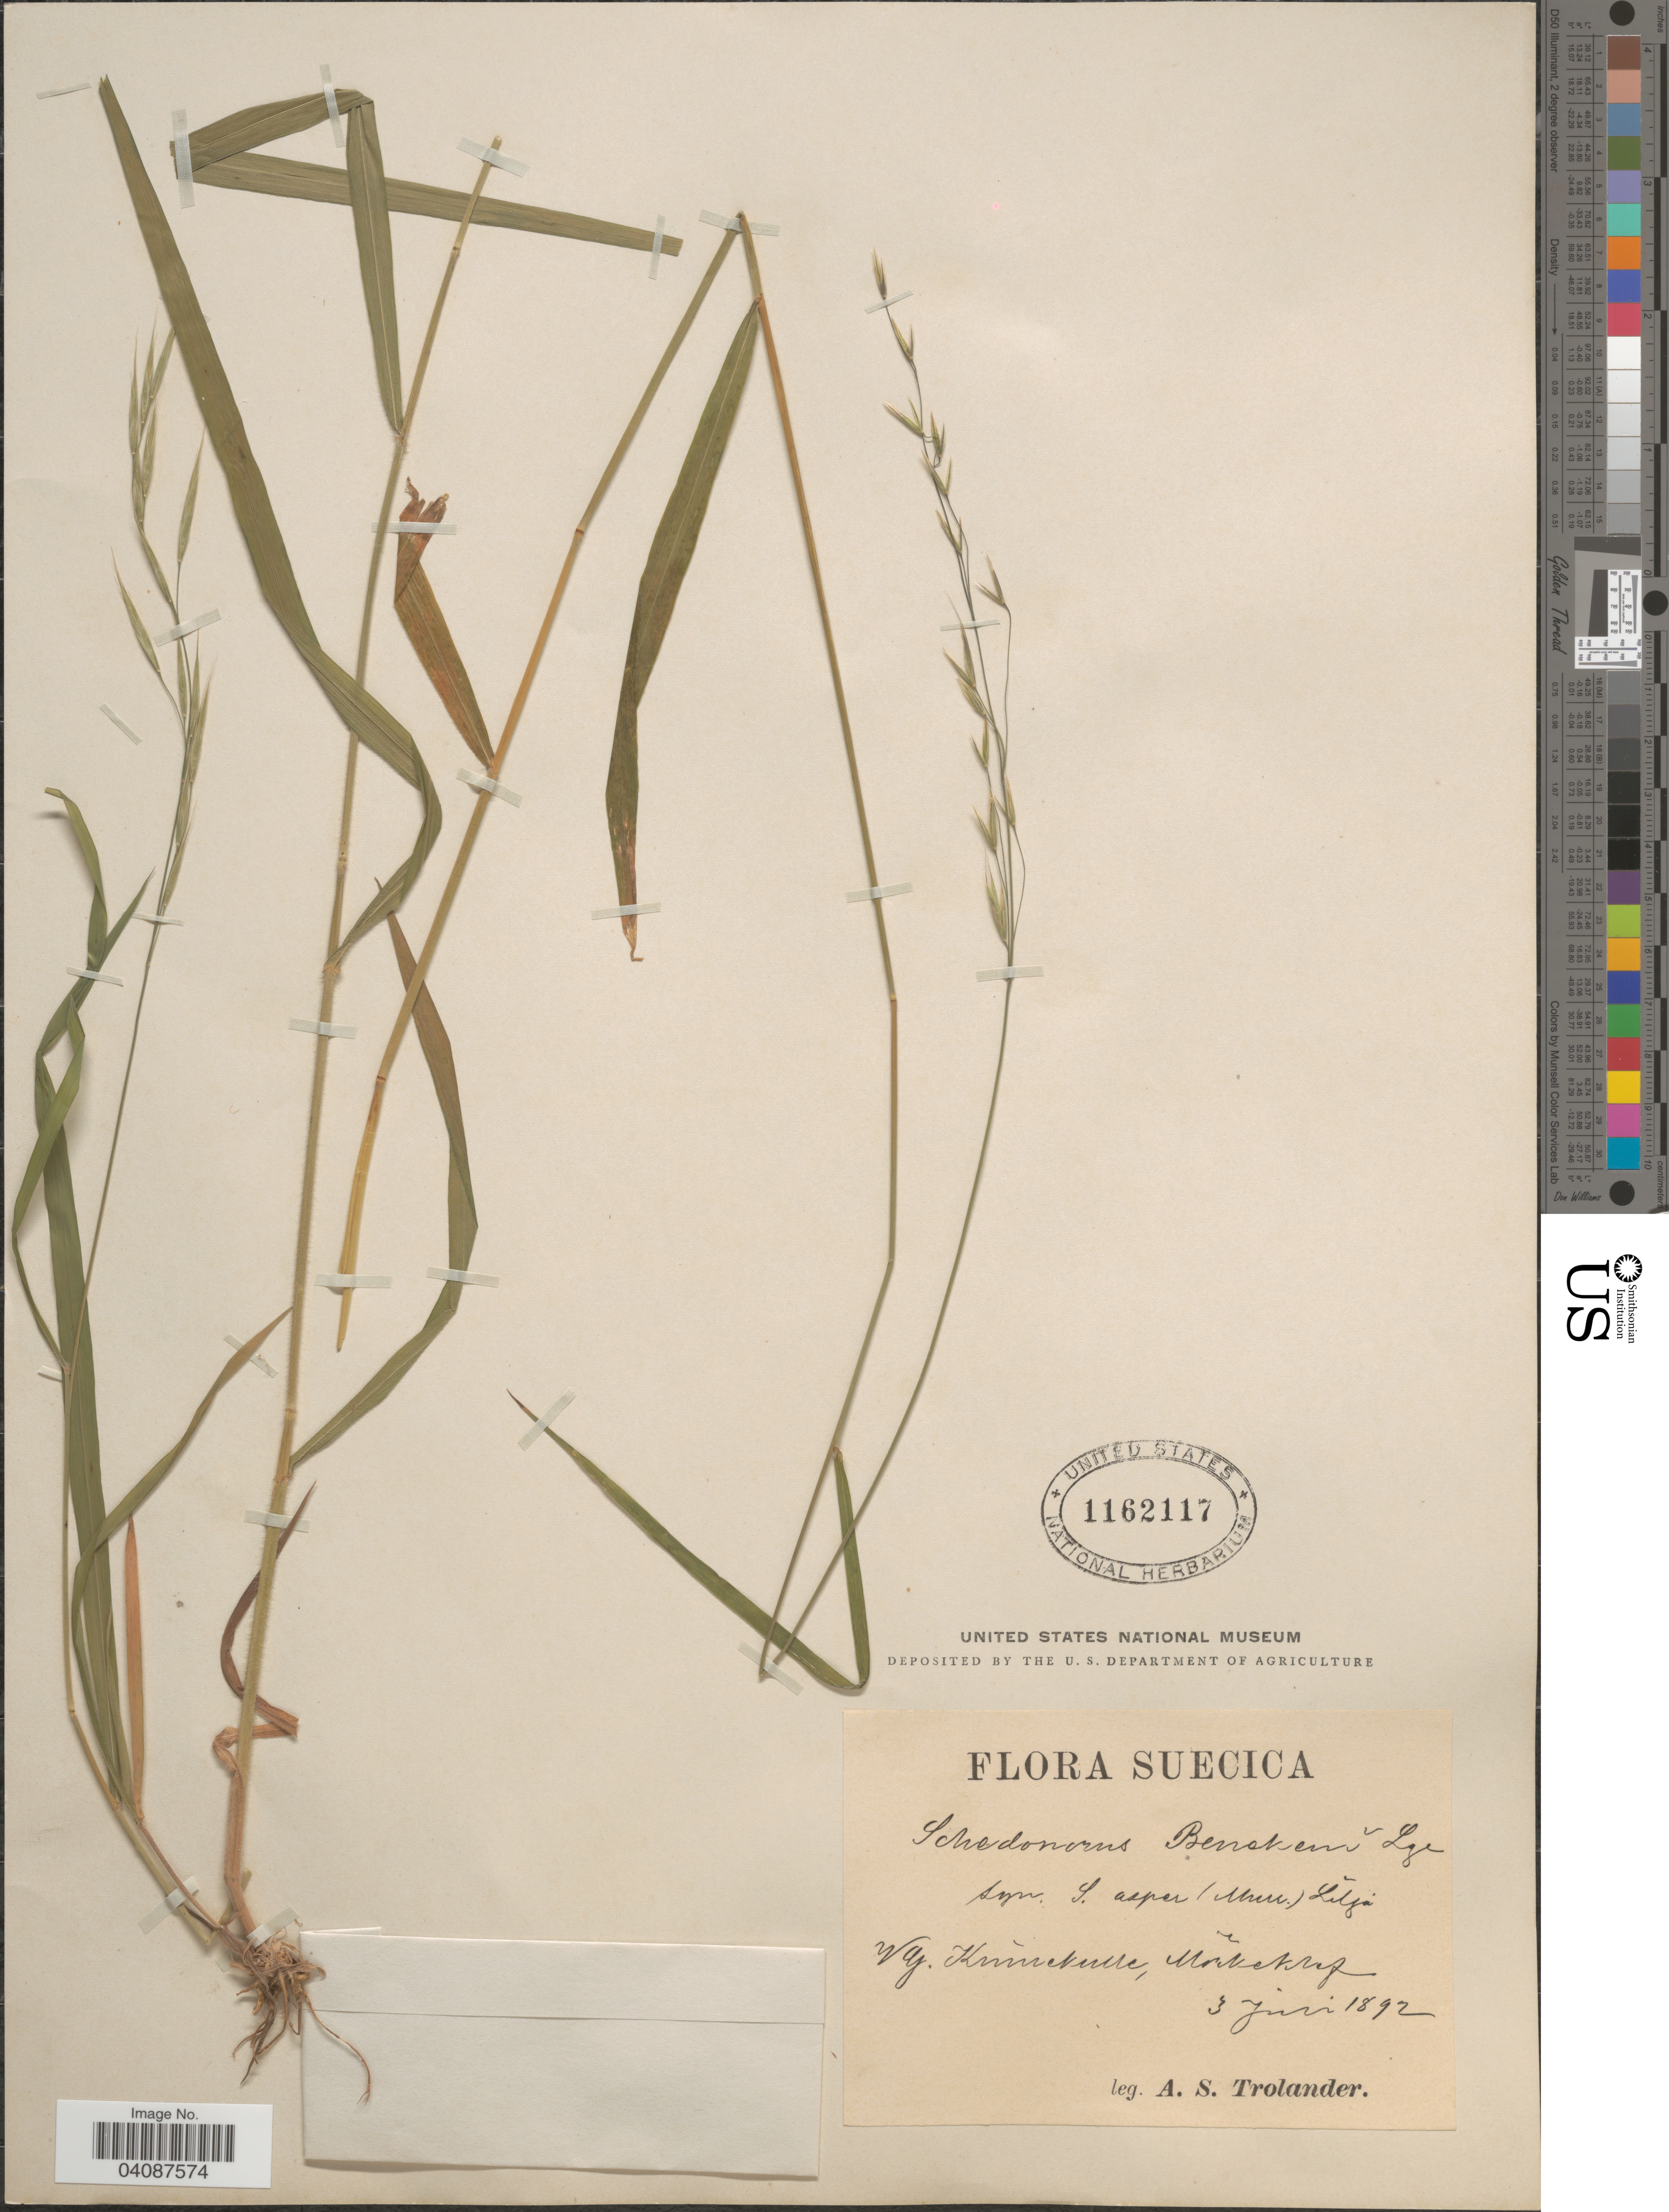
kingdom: Plantae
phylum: Tracheophyta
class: Liliopsida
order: Poales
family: Poaceae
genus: Bromus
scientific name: Bromus benekenii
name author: (Lange) Trimen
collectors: A. Trolander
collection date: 1892-06-03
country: Sweden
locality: Suecica. Vg. [illegible text].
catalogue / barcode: US 1162117